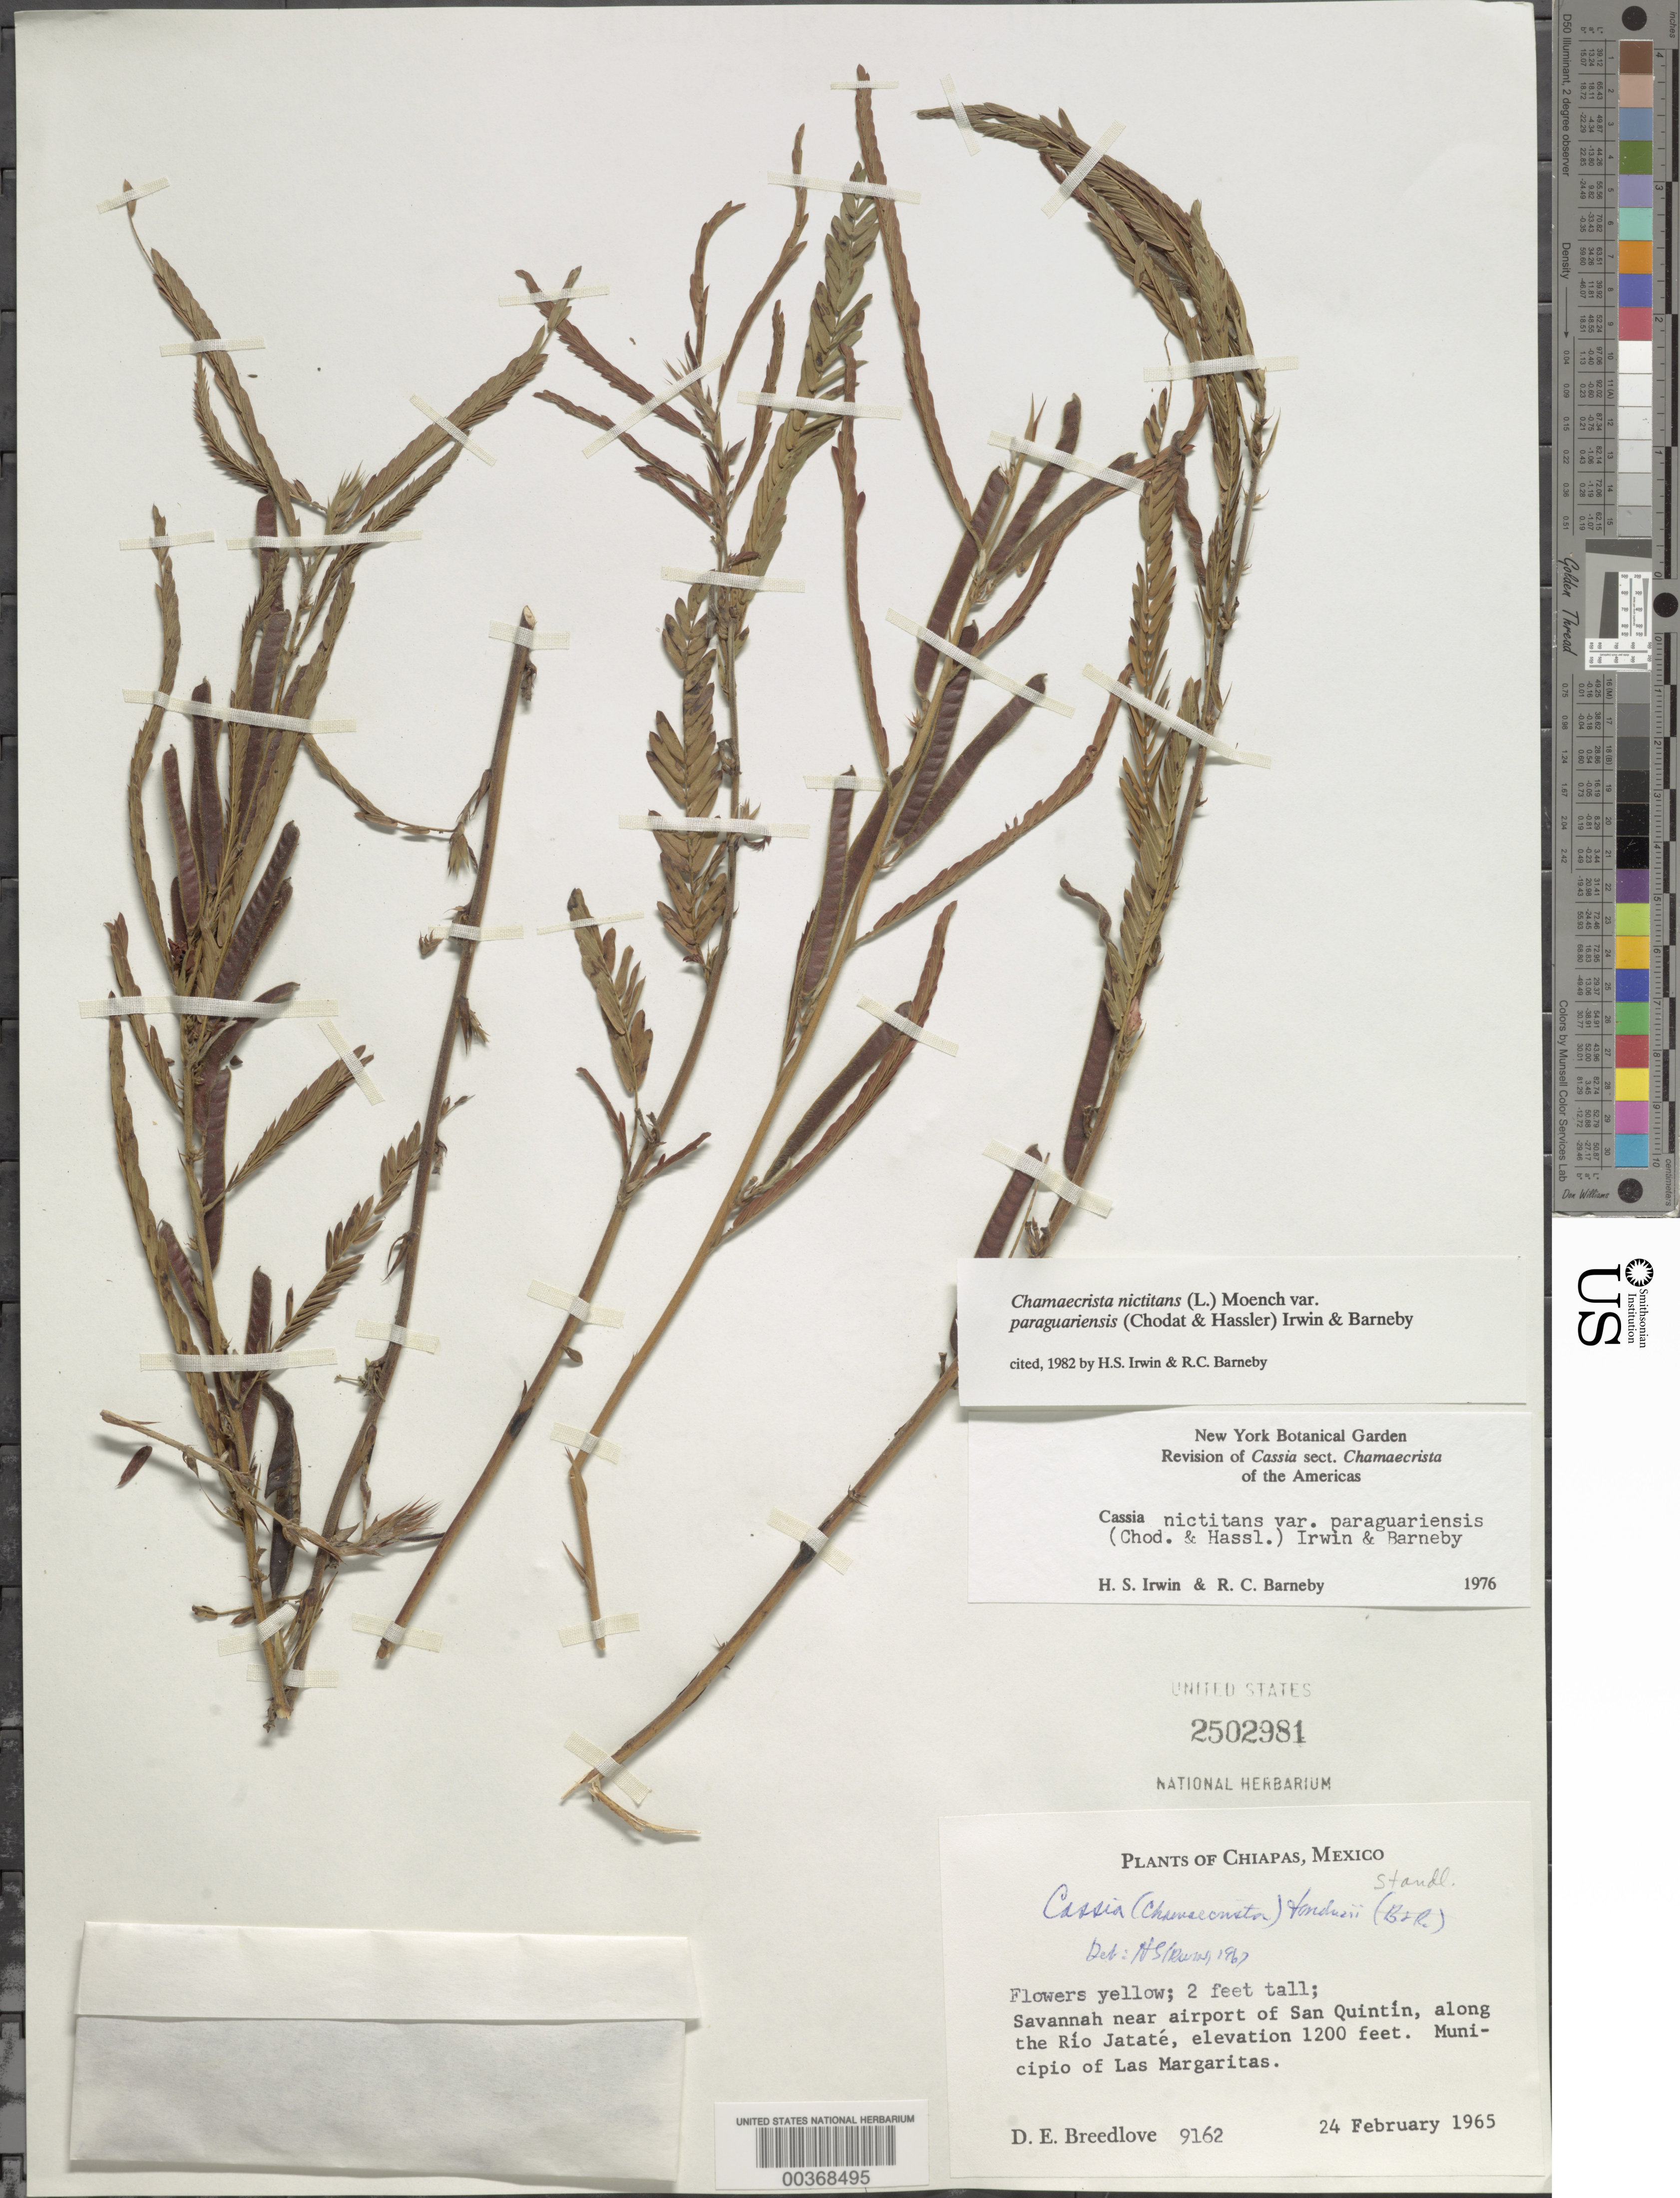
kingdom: Plantae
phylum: Tracheophyta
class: Magnoliopsida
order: Fabales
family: Fabaceae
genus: Chamaecrista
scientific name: Chamaecrista nictitans var. paraguariensis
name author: (Chodat & Hassl.) H.S. Irwin & Barneby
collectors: D. E. Breedlove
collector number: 9162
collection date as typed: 24 Feb 1965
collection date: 1965-02-24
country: Mexico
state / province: Chiapas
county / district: Las Margaritas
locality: Near airport of San Quintin, along the Rio Jatate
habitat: Savanna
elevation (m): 1200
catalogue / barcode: US 2502981